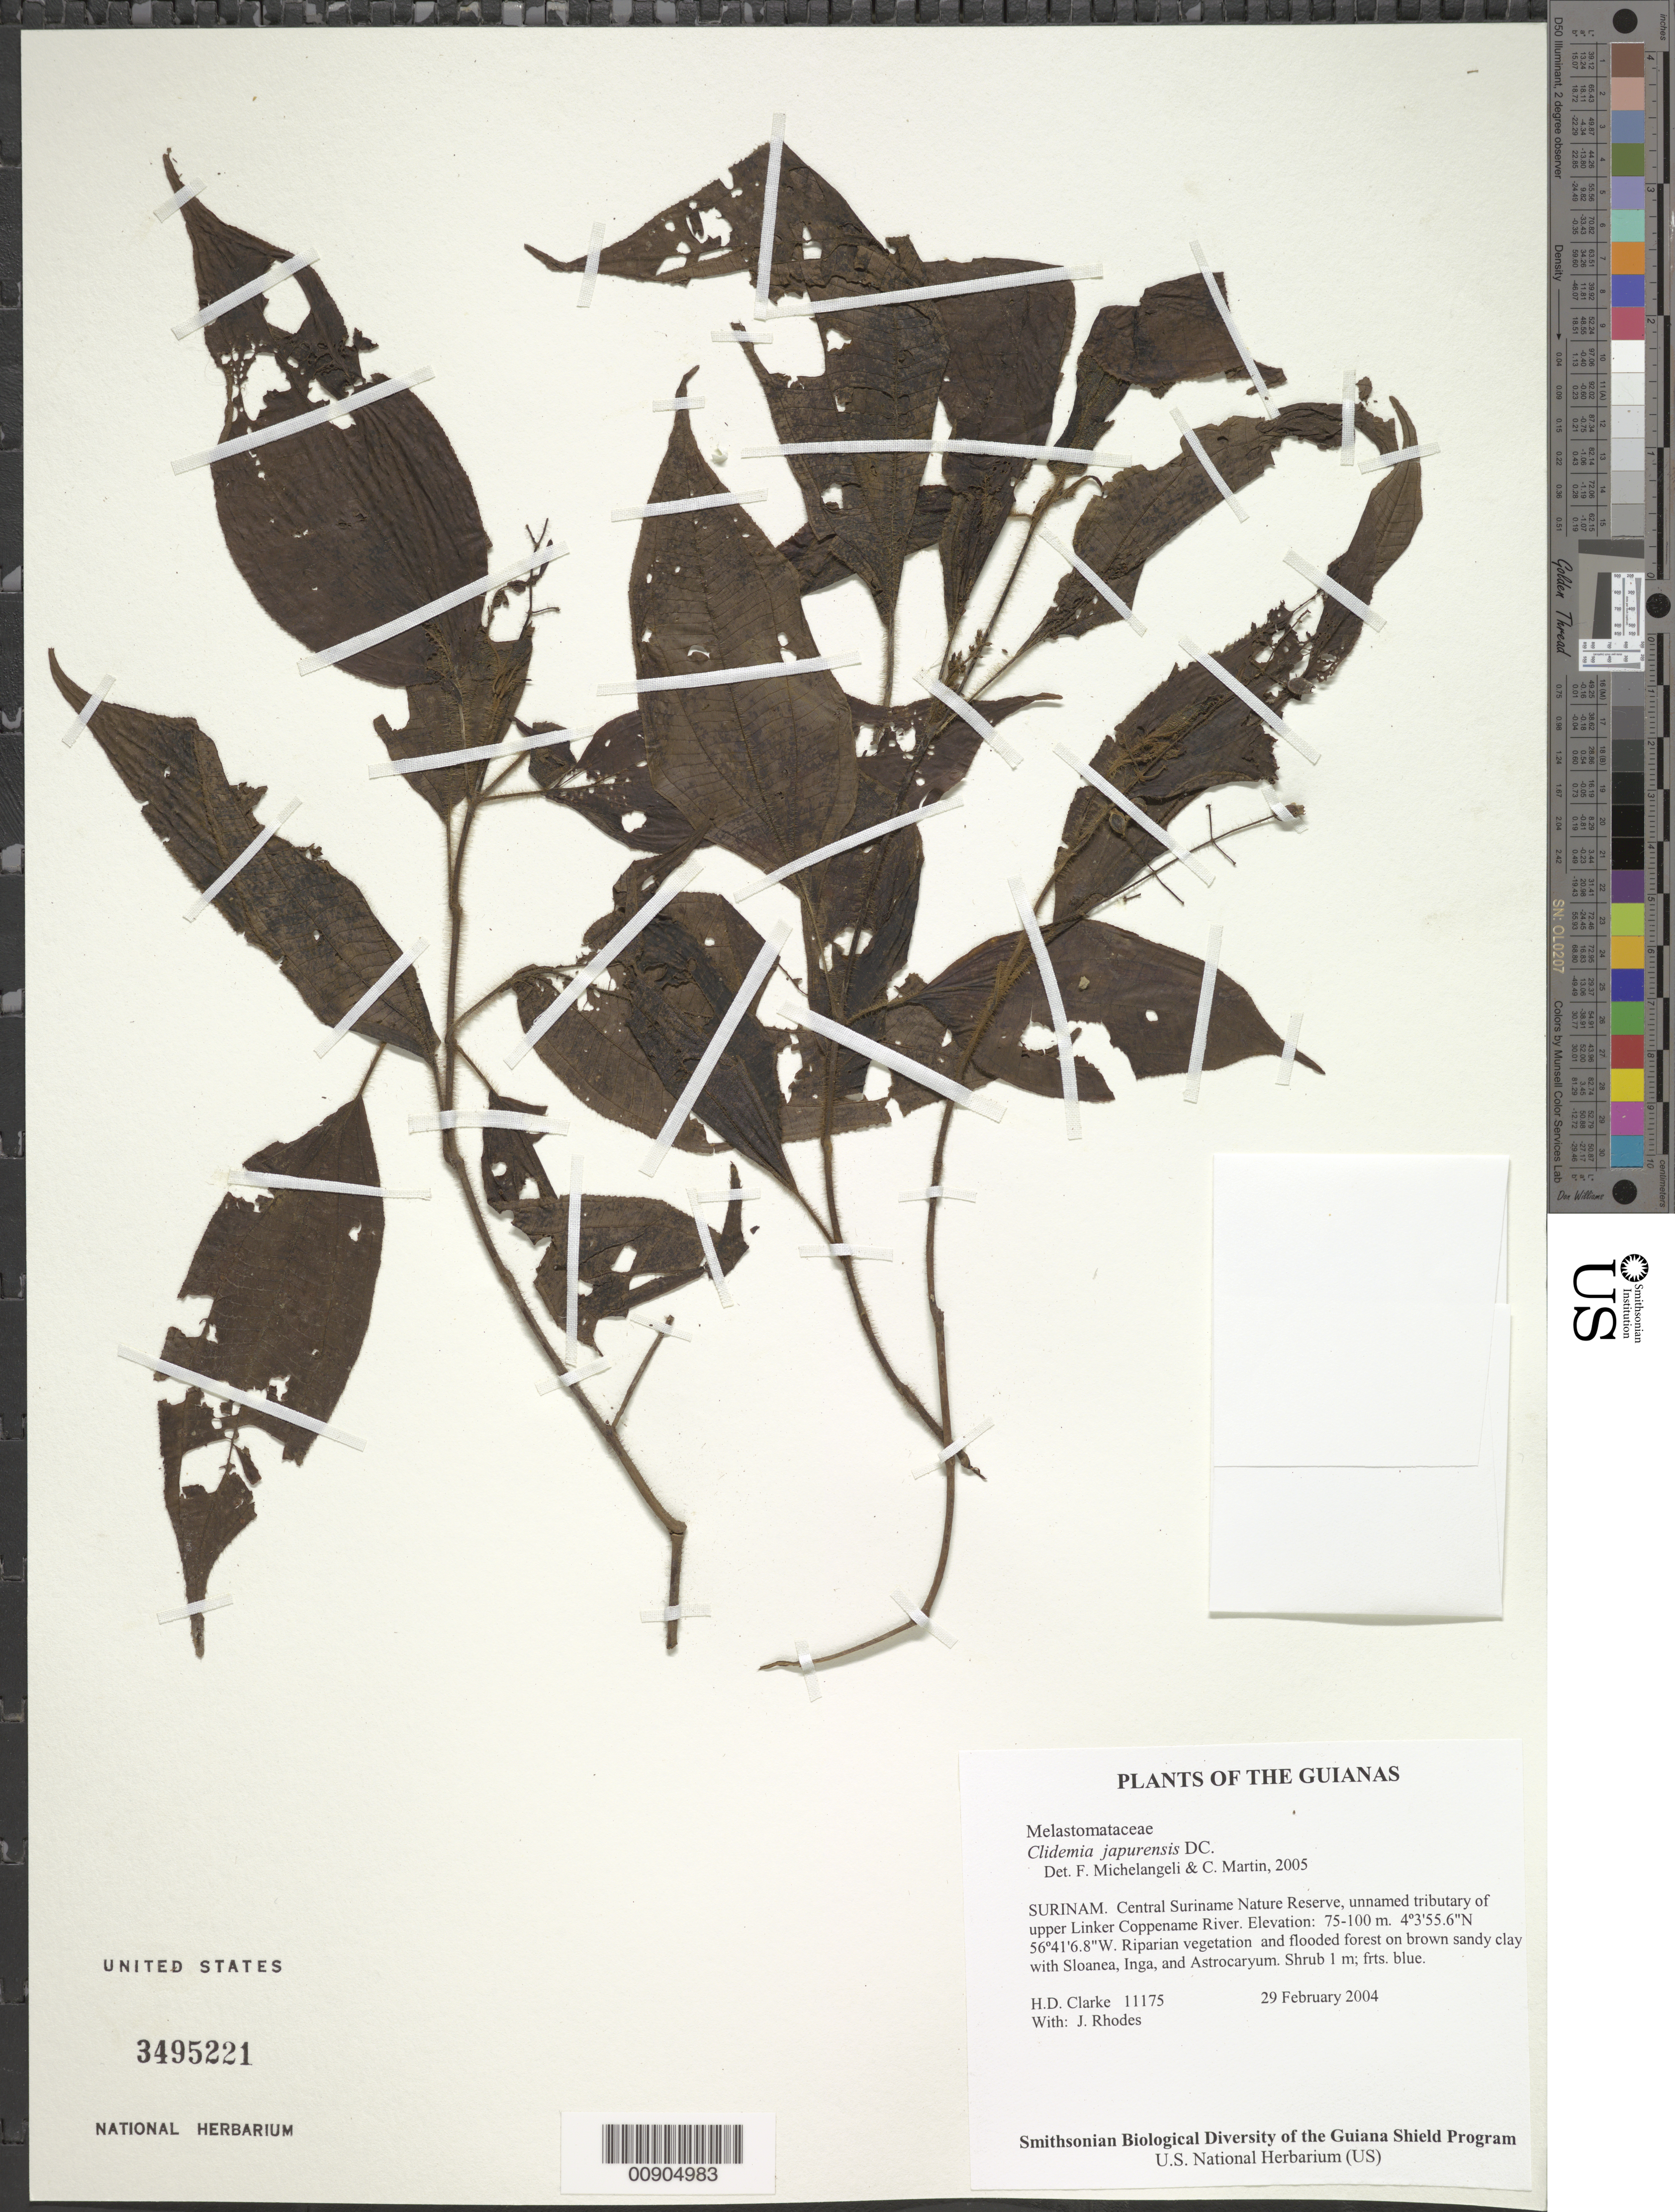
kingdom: Plantae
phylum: Tracheophyta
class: Magnoliopsida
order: Myrtales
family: Melastomataceae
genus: Clidemia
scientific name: Clidemia japurensis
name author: DC.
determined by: Michelangeli, F. A.; Martin, C.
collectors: H. D. Clarke & J. Rhodes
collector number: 11175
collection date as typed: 29 February 2004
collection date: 2004-02-29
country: Suriname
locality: Central Suriname Nature Reserve, unnamed tributary of upper Linker Coppename River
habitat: Riparian vegetation and flooded forest on brown sandy clay with Sloanea, Inga, and Astrocaryum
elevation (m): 75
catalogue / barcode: US 3495221